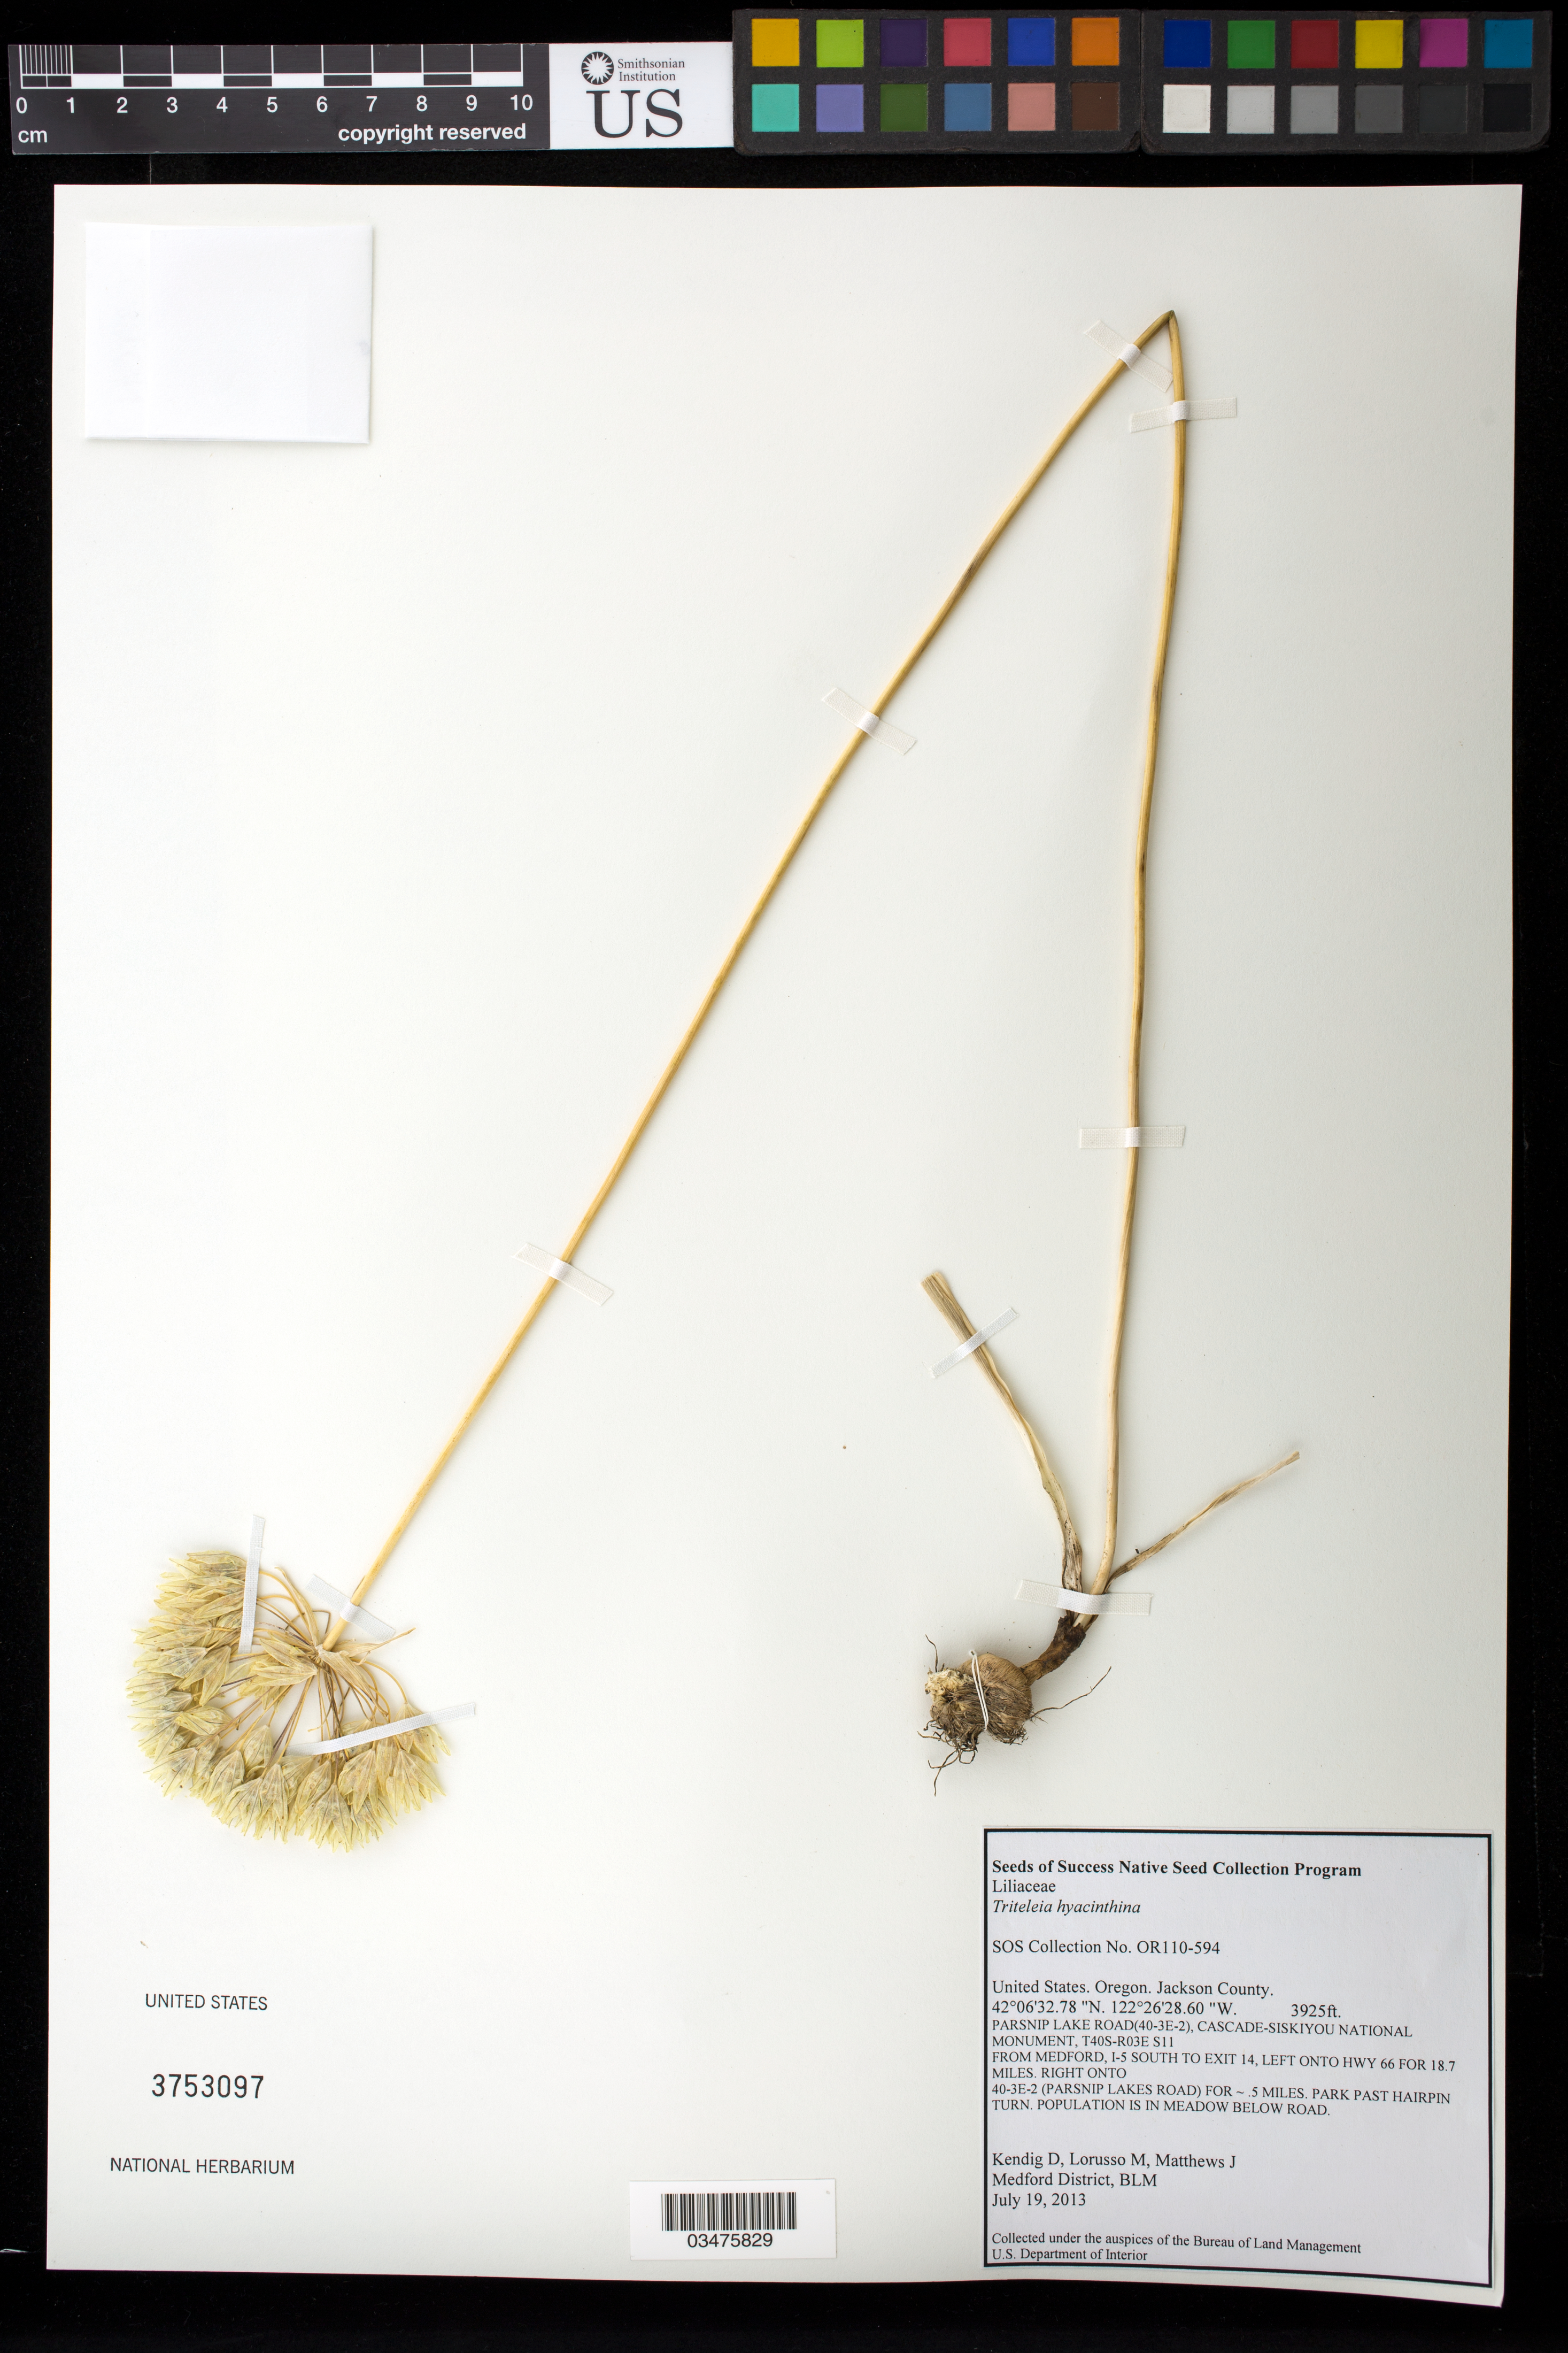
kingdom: Plantae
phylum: Tracheophyta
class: Liliopsida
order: Asparagales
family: Asparagaceae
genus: Triteleia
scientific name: Triteleia hyacinthina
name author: (Lindl.) Greene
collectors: D. Kendig, J. Matthews & M. Lorusso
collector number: OR110-601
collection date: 2013-07-19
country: United States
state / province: Oregon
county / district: Jackson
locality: Cascade-Siskiyou National Monument. Parsnip Lake Road.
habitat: Meadow.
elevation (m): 1196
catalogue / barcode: US 3753097